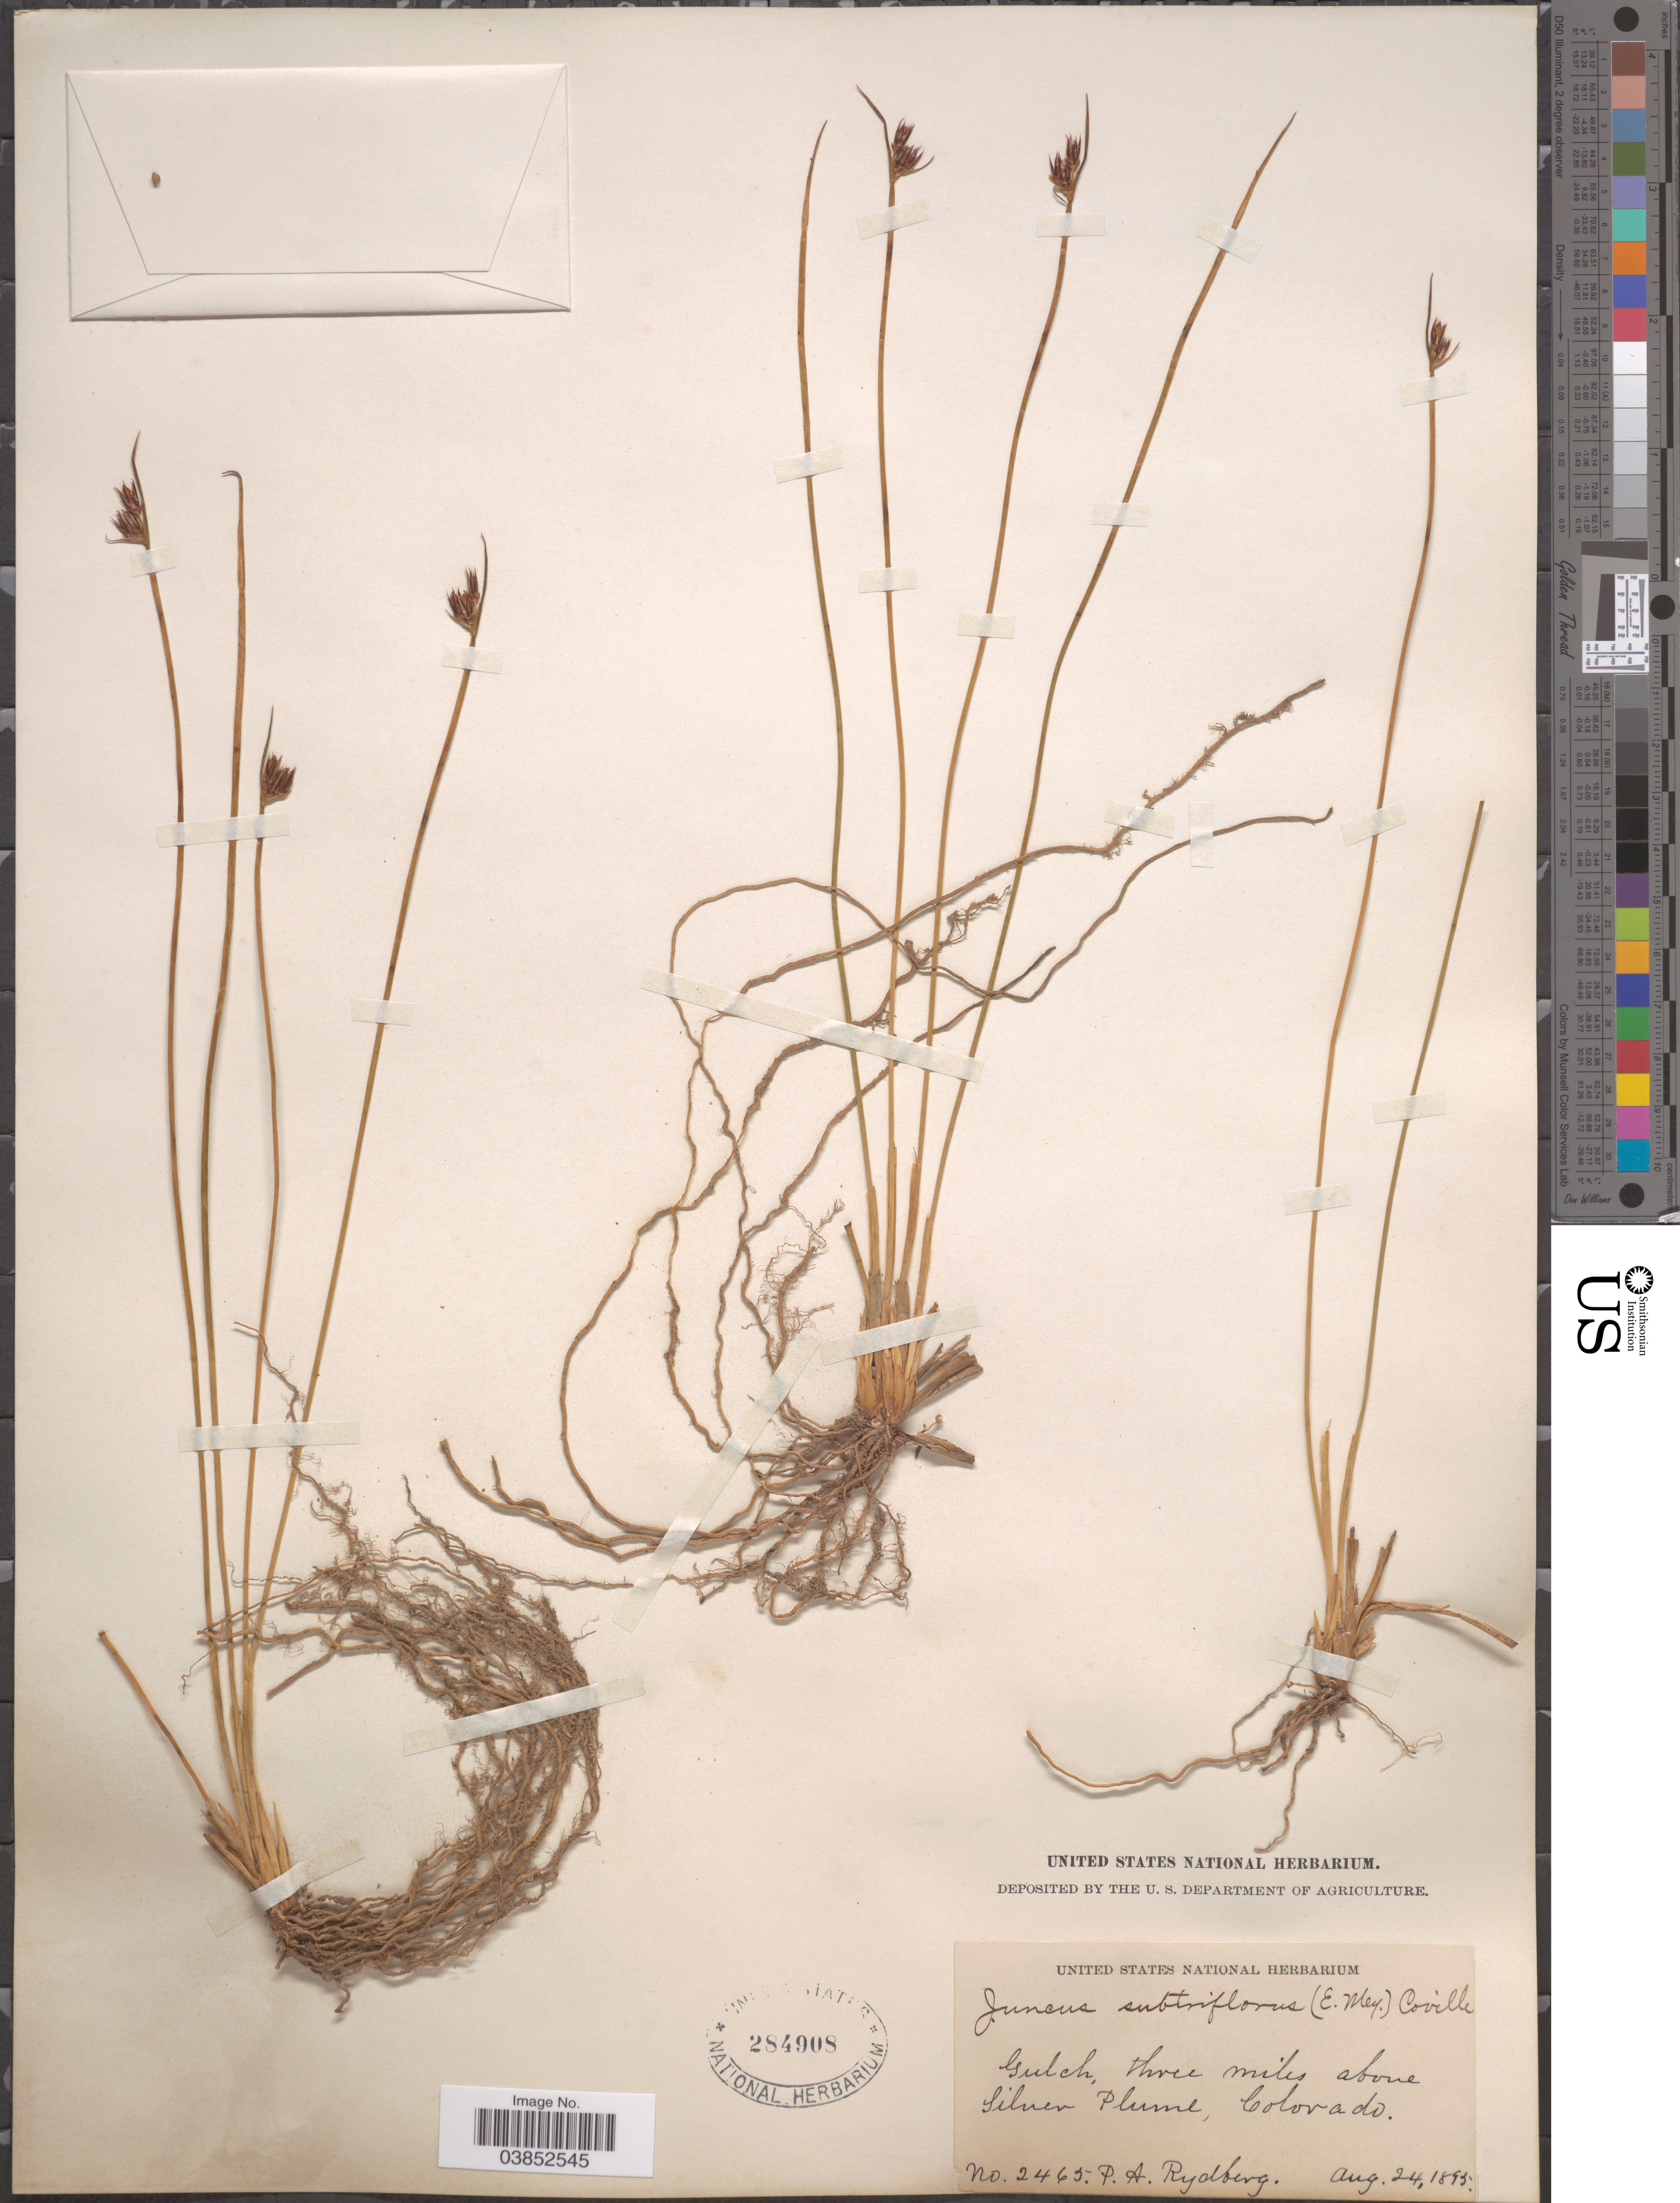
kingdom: Plantae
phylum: Tracheophyta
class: Liliopsida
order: Poales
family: Juncaceae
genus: Juncus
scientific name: Juncus drummondii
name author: E. Mey.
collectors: P. A. Rydberg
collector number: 2465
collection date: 1895-08-24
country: United States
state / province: Colorado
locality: Gulch, three miles above Silver Plume.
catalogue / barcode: US 284908